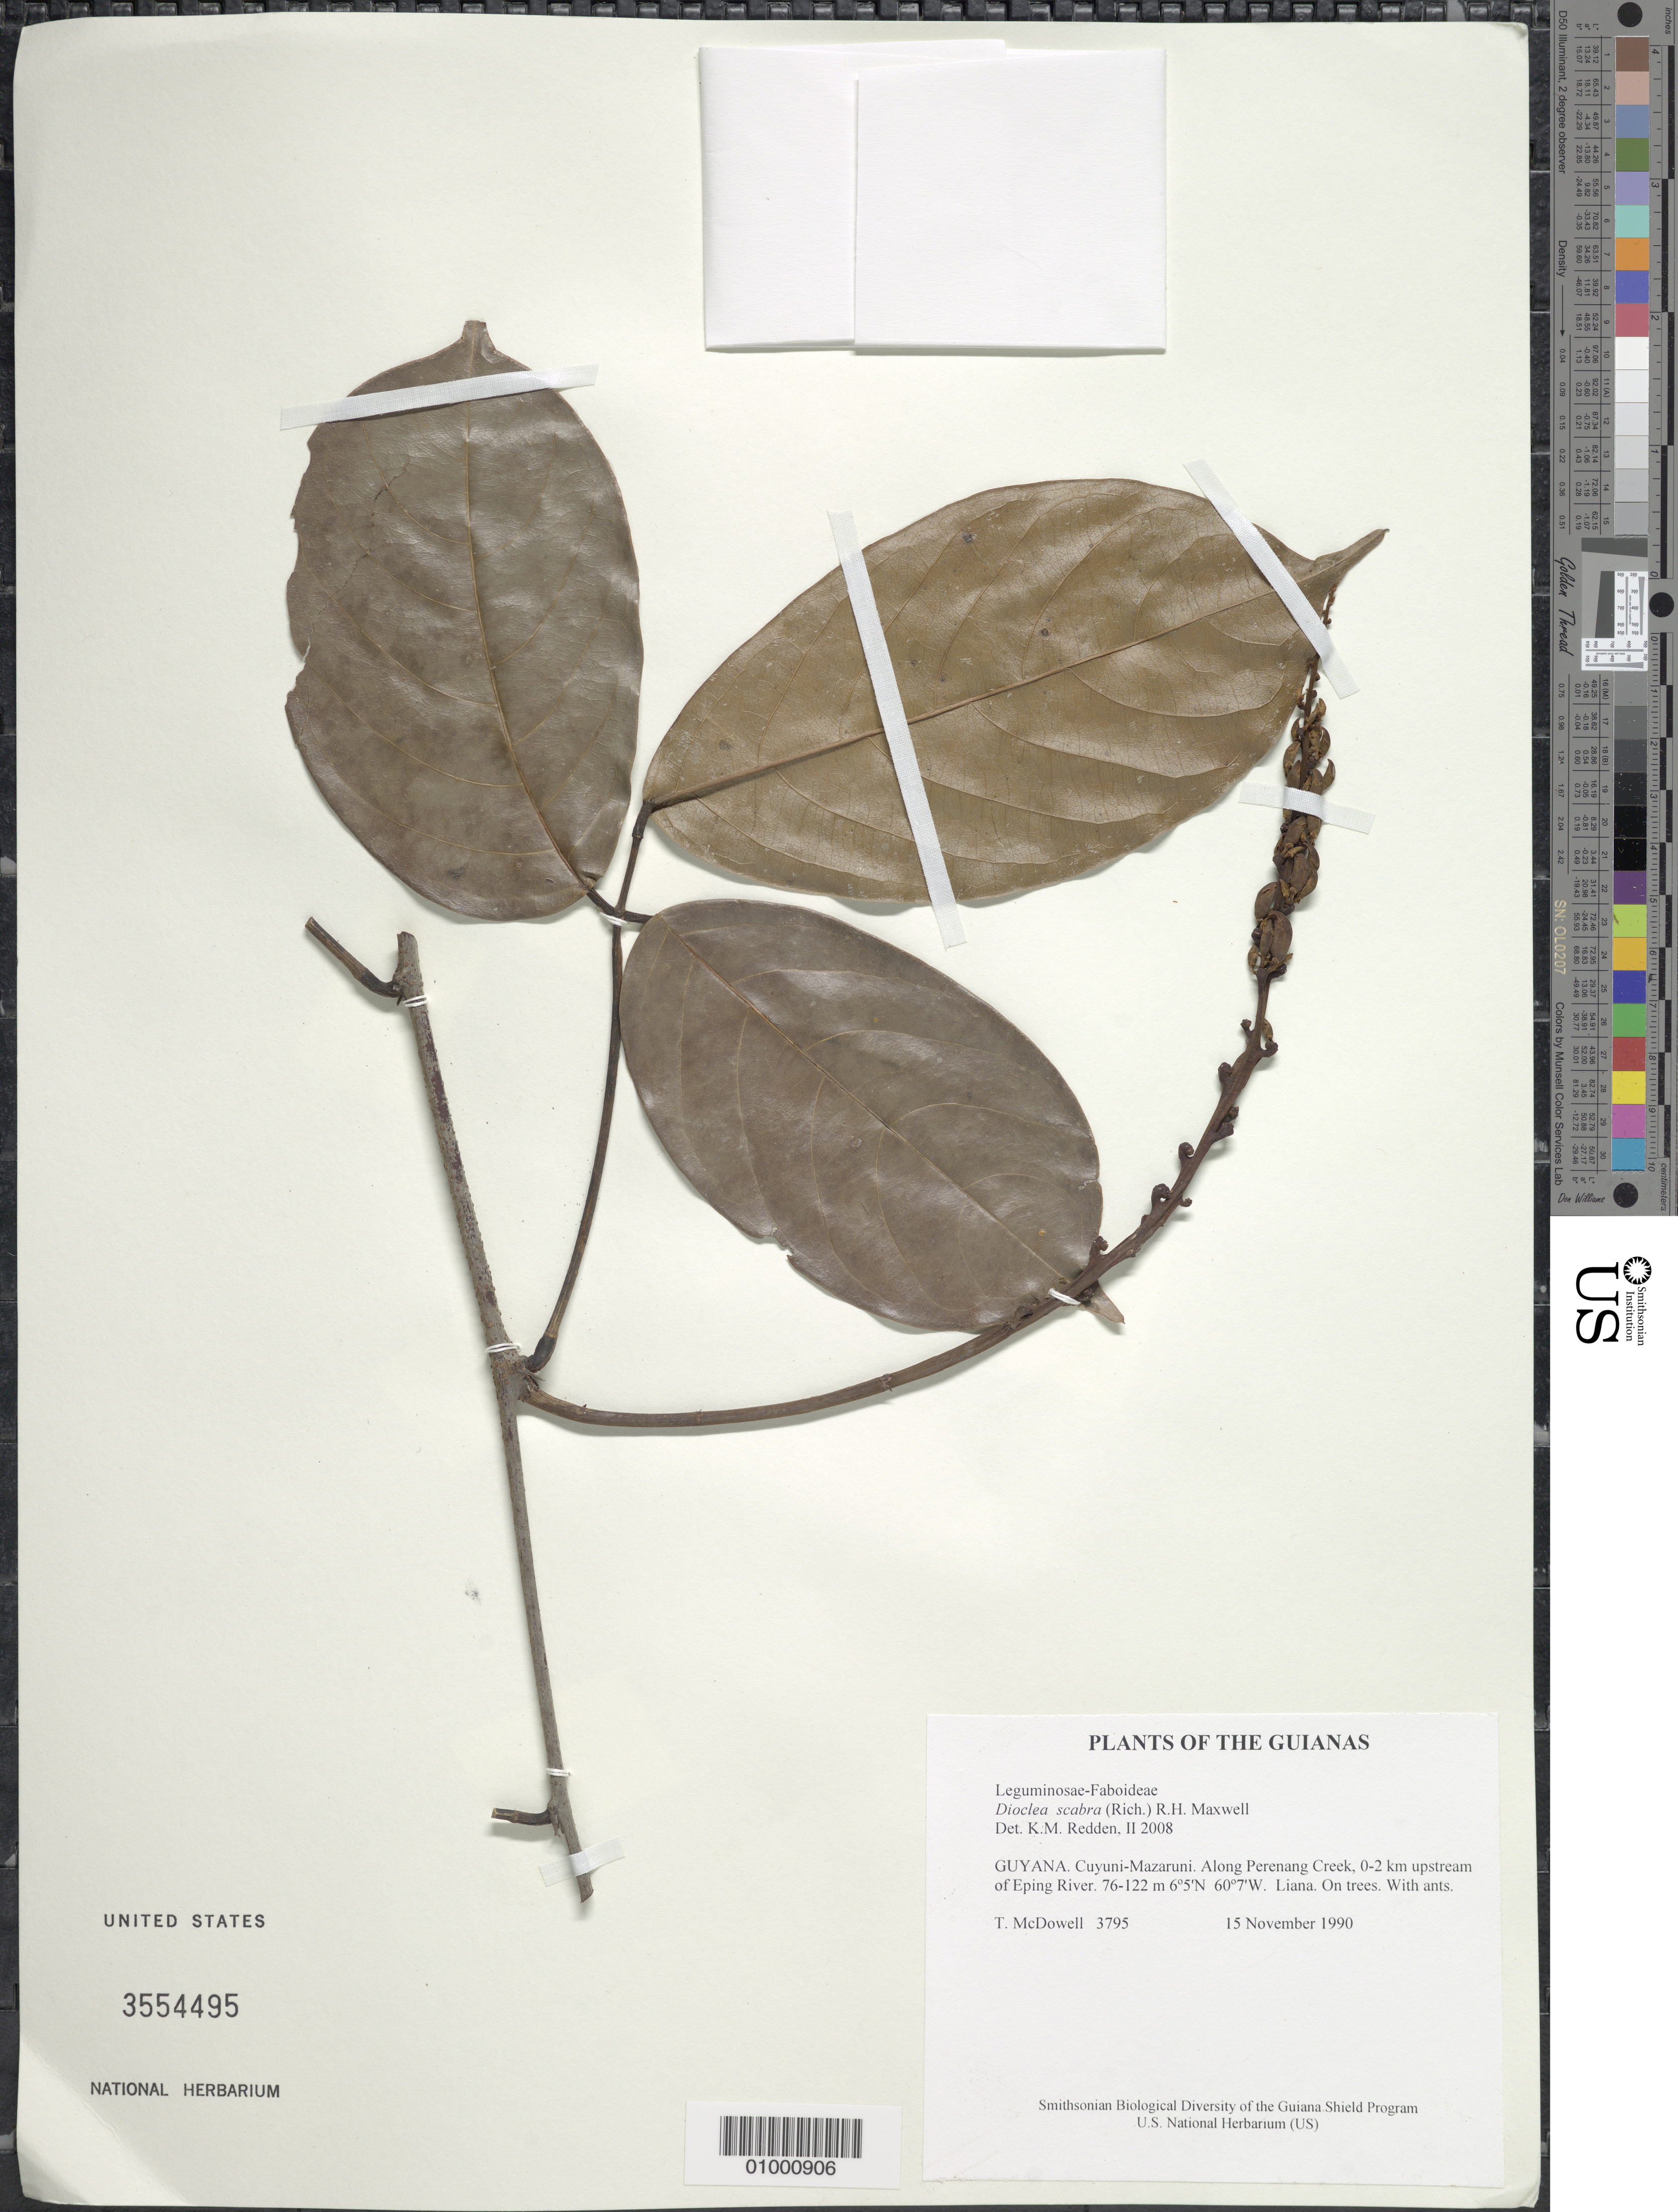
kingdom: Plantae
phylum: Tracheophyta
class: Magnoliopsida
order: Fabales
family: Fabaceae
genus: Macropsychanthus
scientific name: Macropsychanthus scaber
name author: (Rich.) L.P. Queiroz & Snak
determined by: Strong, Mark T., (BOT), Smithsonian Institution - National Museum of Natural History (UNITED STATES)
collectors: T. McDowell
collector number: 3795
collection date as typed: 15 November 1990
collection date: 1990-11-15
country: Guyana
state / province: Cuyuni-Mazaruni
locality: Along Perenang Creek, 0-2 km upstream of Eping River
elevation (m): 76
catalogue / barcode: US 3554495